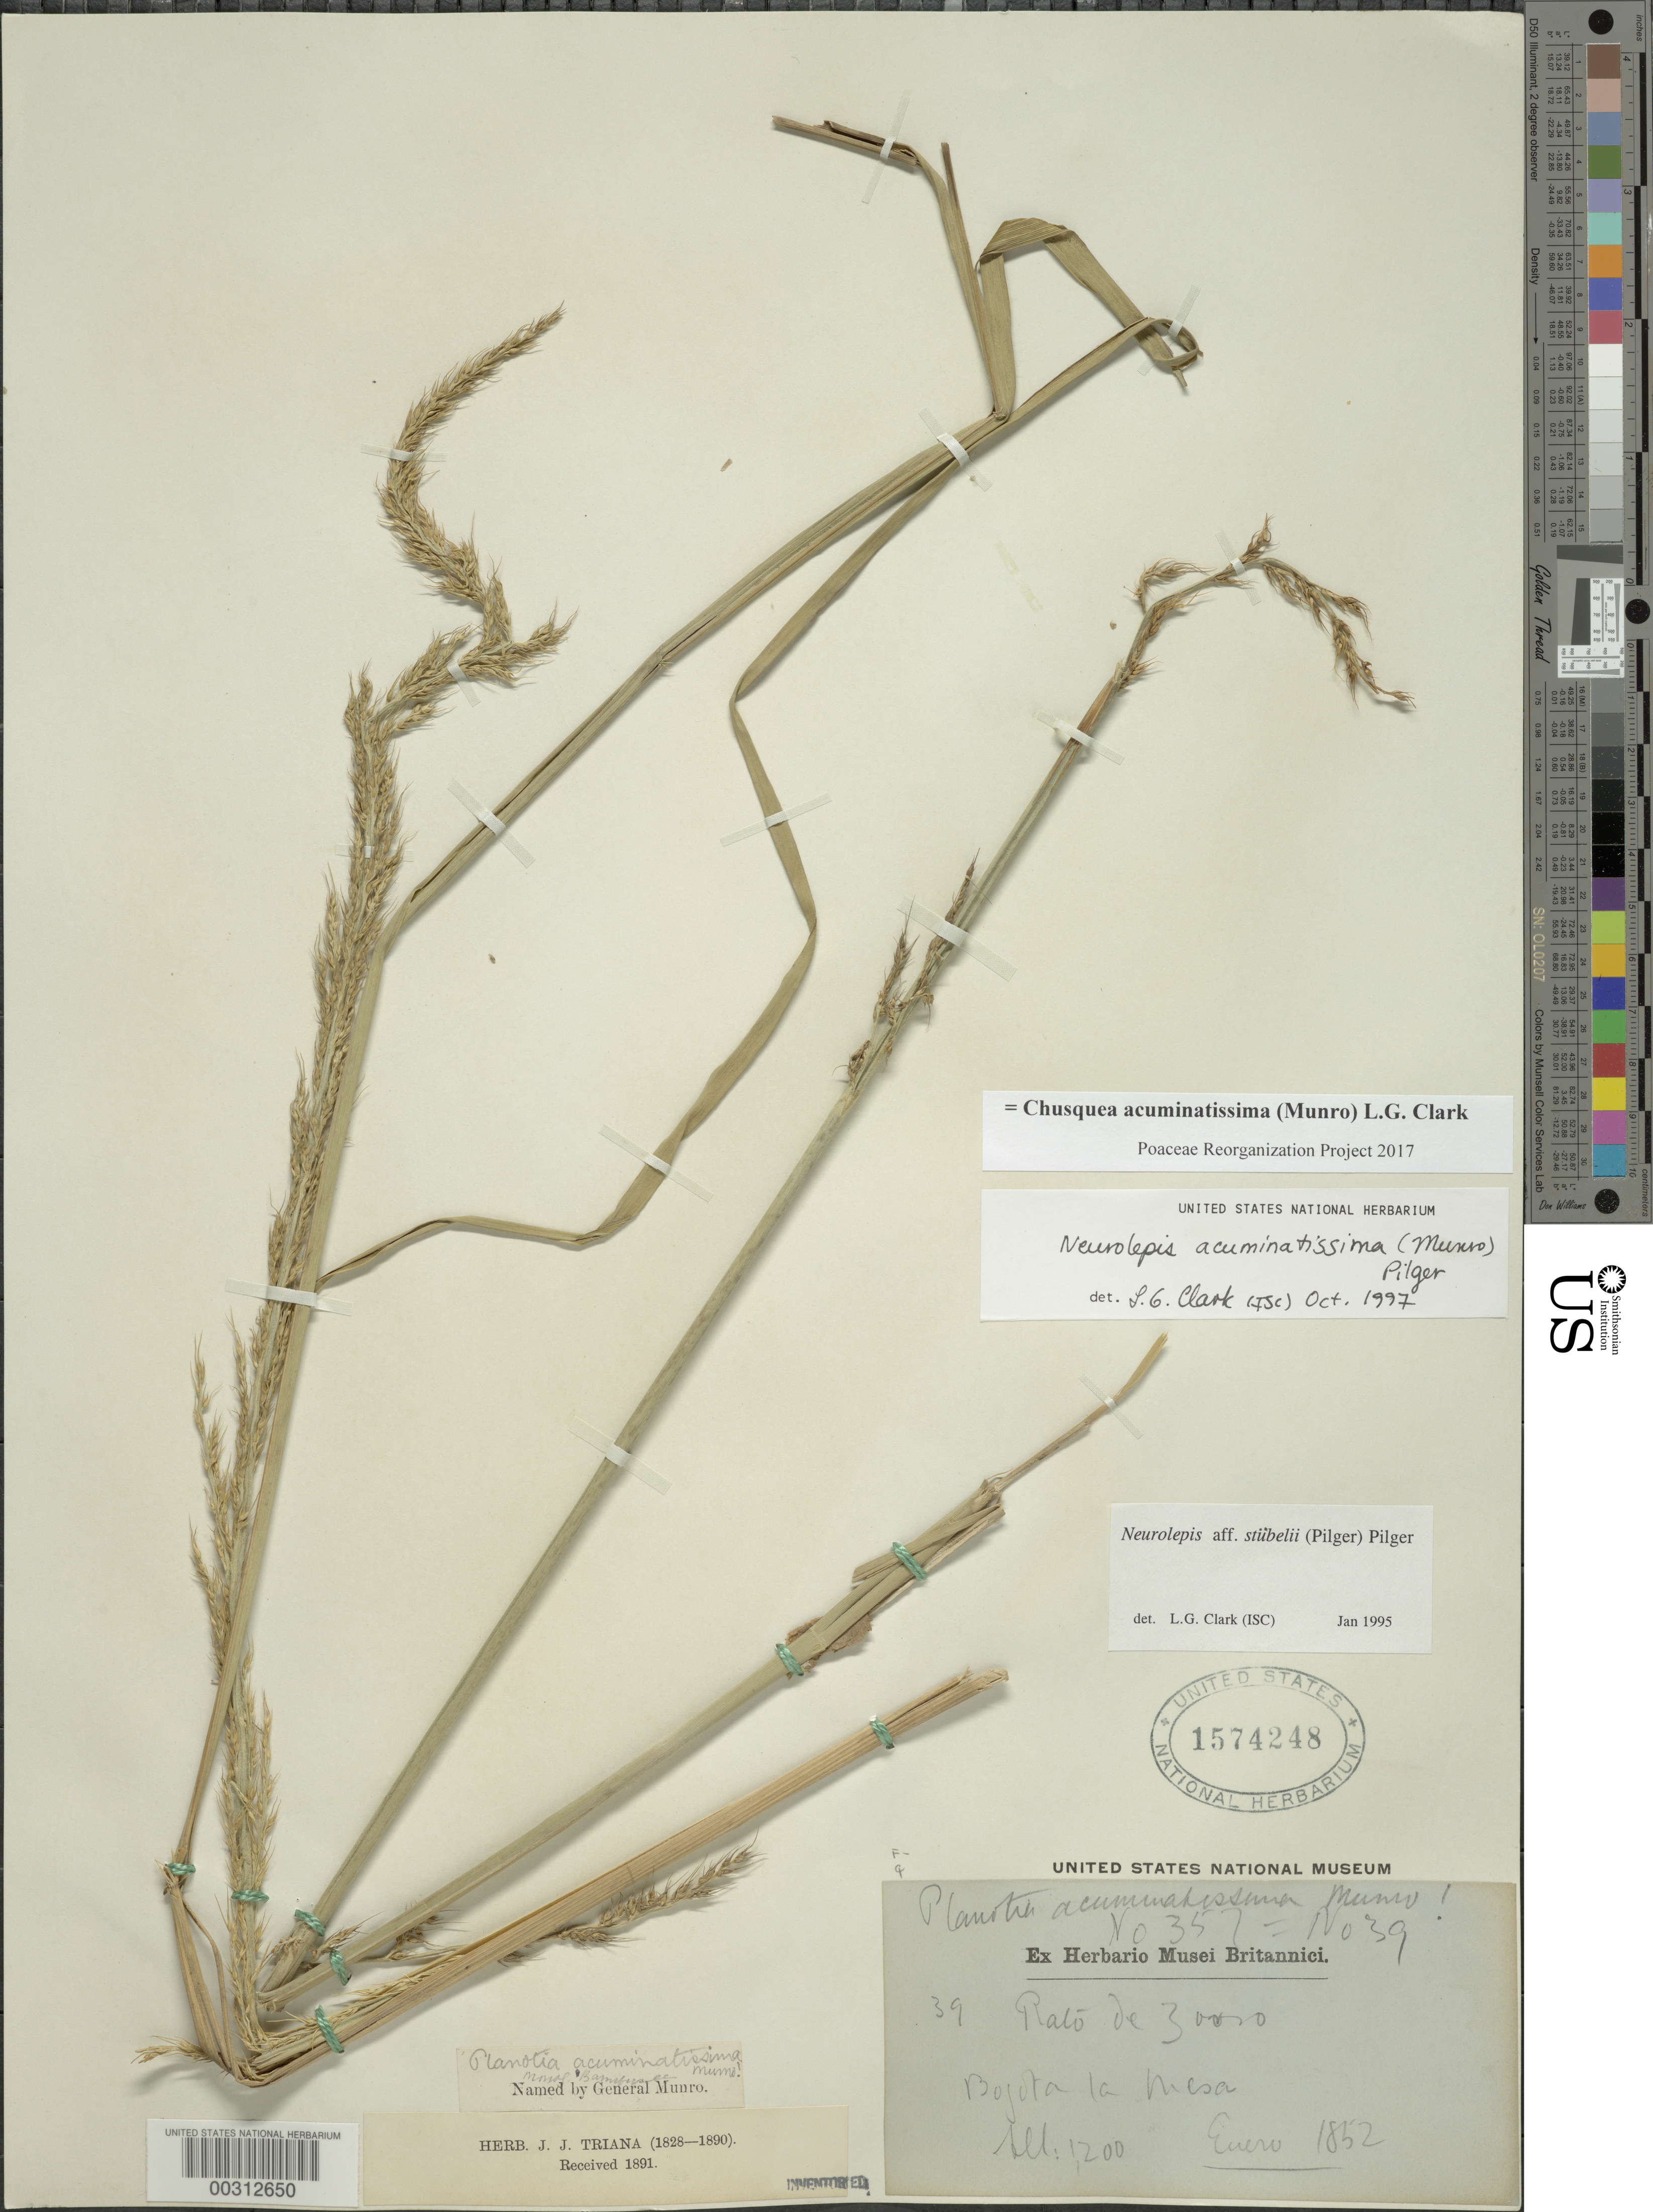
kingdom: Plantae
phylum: Tracheophyta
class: Liliopsida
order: Poales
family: Poaceae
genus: Chusquea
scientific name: Chusquea acuminatissima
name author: (Munro) L.G. Clark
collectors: J. J. Triana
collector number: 39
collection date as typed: Jan 1852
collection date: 1852-01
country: Colombia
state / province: Cundinamarca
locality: Bogota La Mesa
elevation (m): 1200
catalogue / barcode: US 1574248